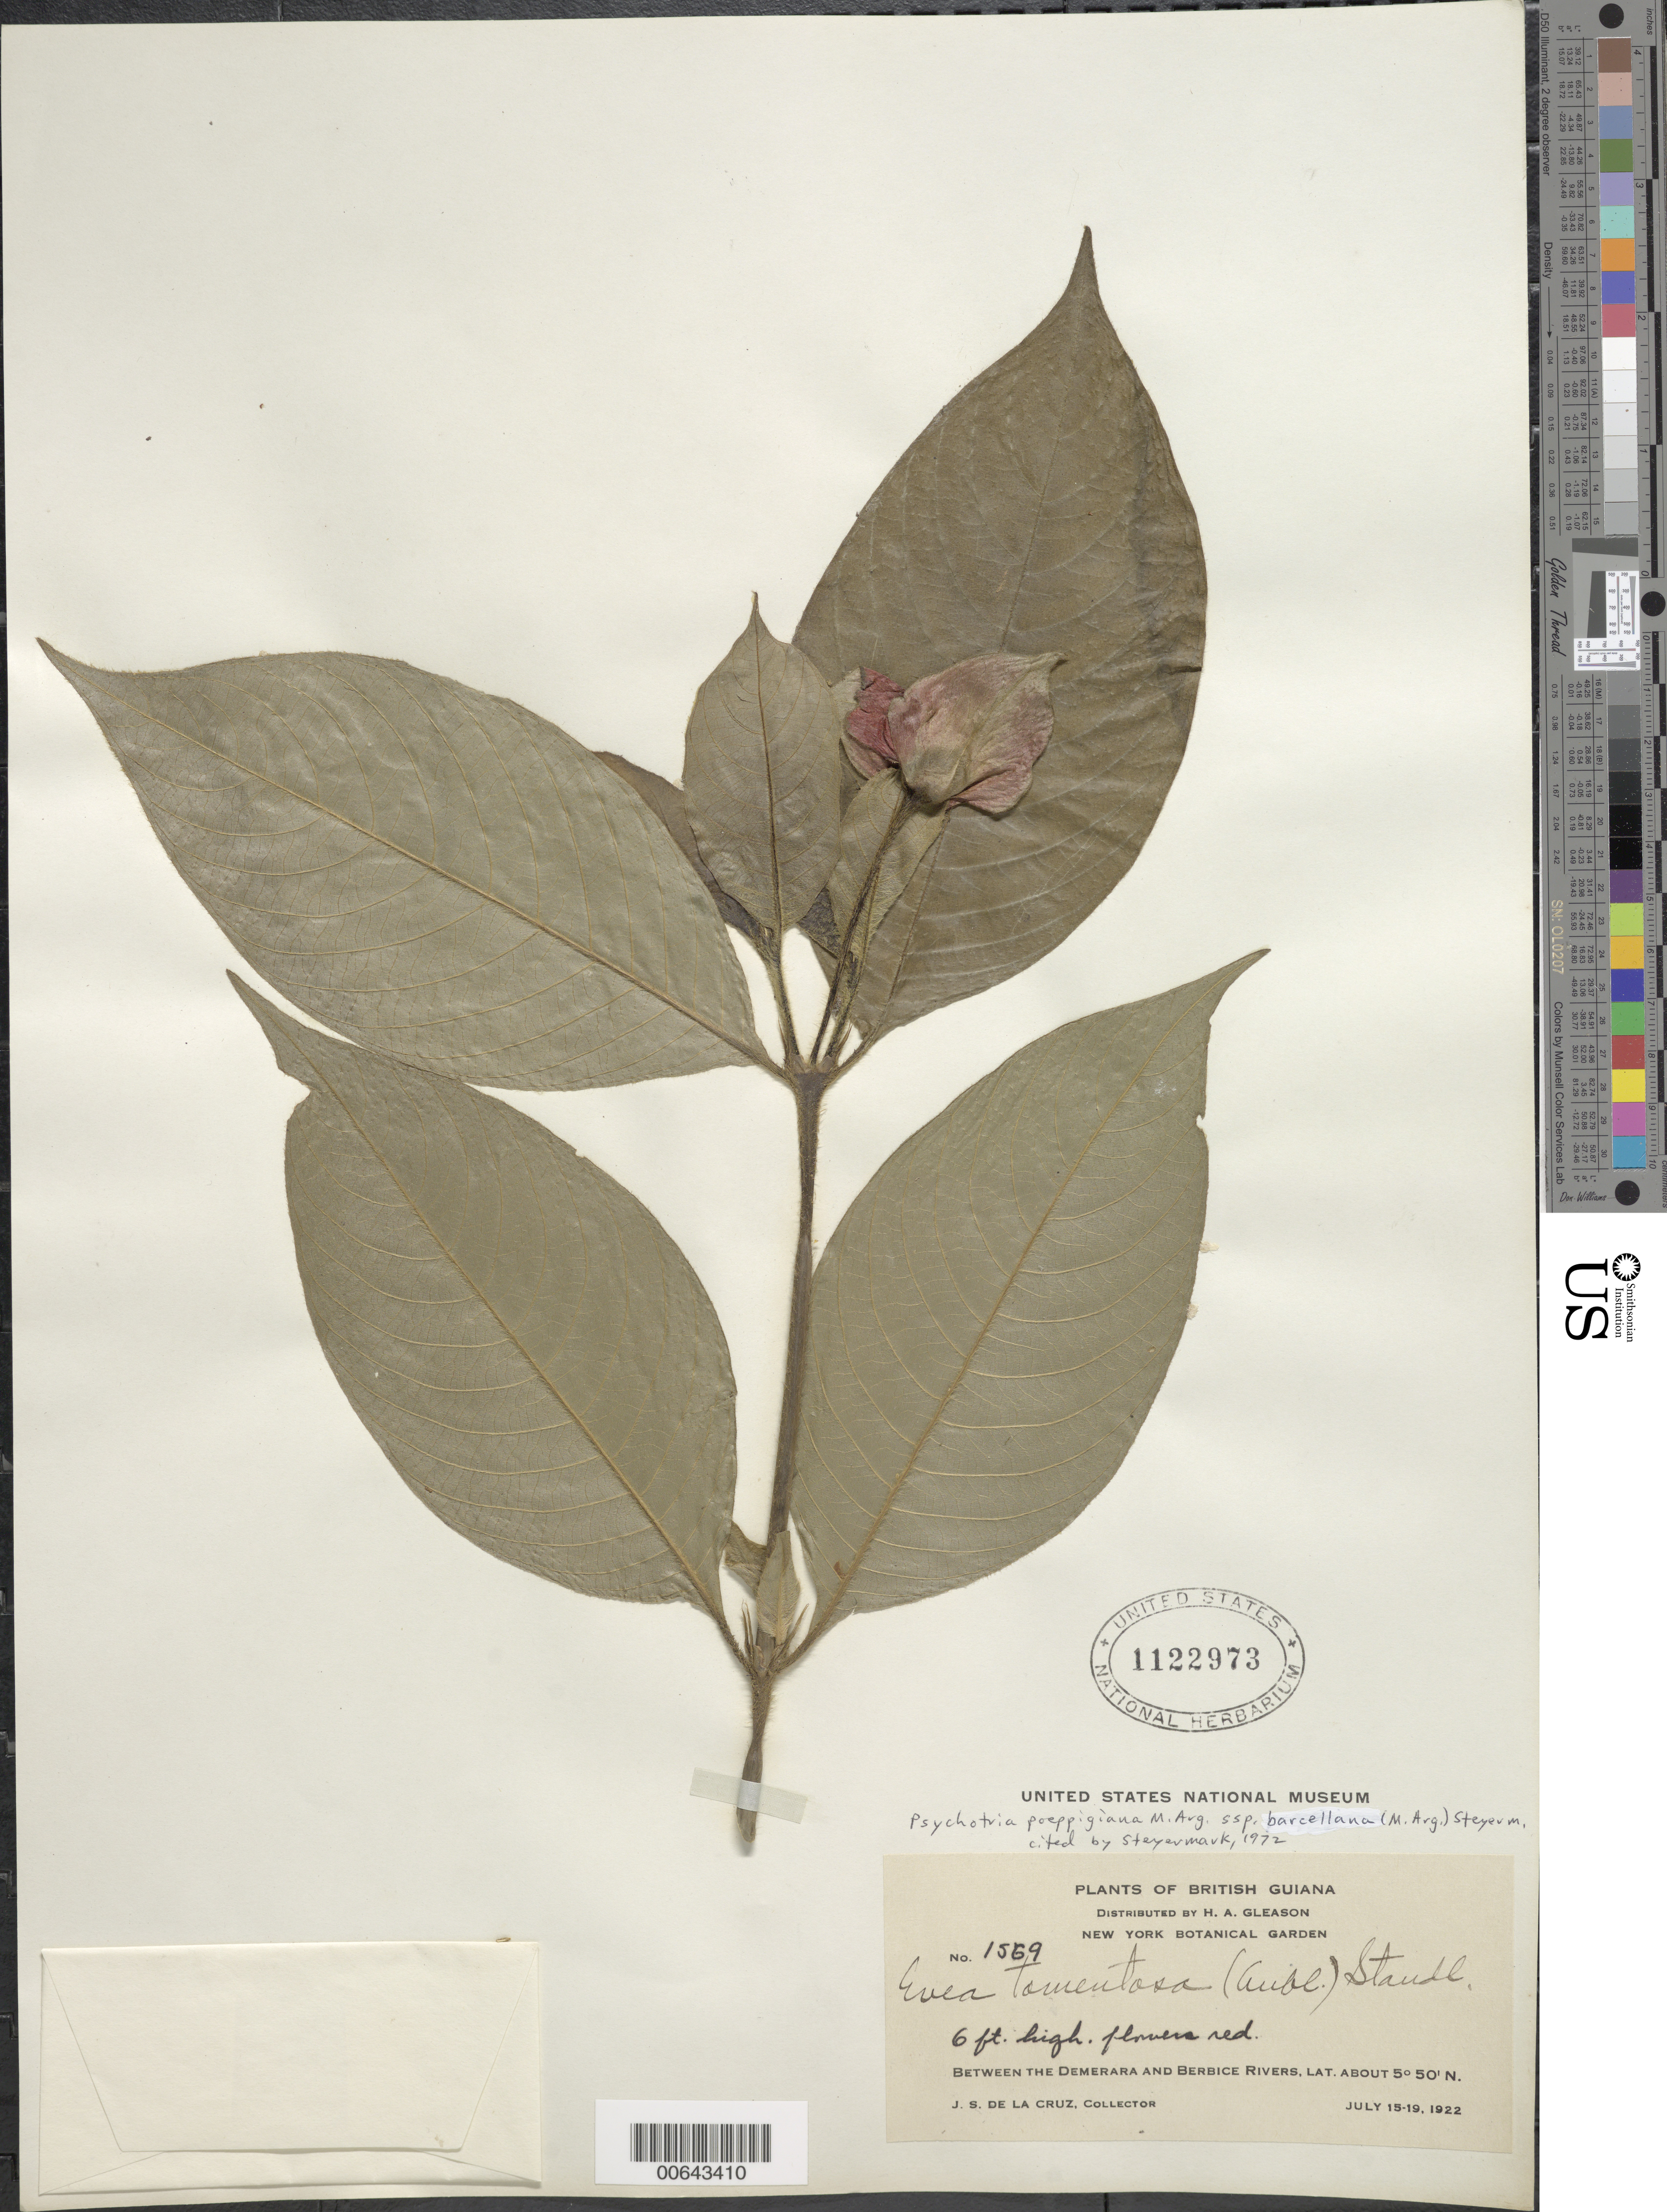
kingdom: Plantae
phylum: Tracheophyta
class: Magnoliopsida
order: Gentianales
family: Rubiaceae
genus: Palicourea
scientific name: Palicourea tomentosa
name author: (Aubl.) Borhidi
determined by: Kirkbride, J. H., Jr.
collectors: J. S. de la Cruz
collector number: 1569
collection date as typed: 15-Jul-22 to 19-Jul-22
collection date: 1922-07-15/1922-07-19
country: Guyana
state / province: U. Demerara-Berbice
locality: Demerara River to the Berbice River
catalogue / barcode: US 1122973